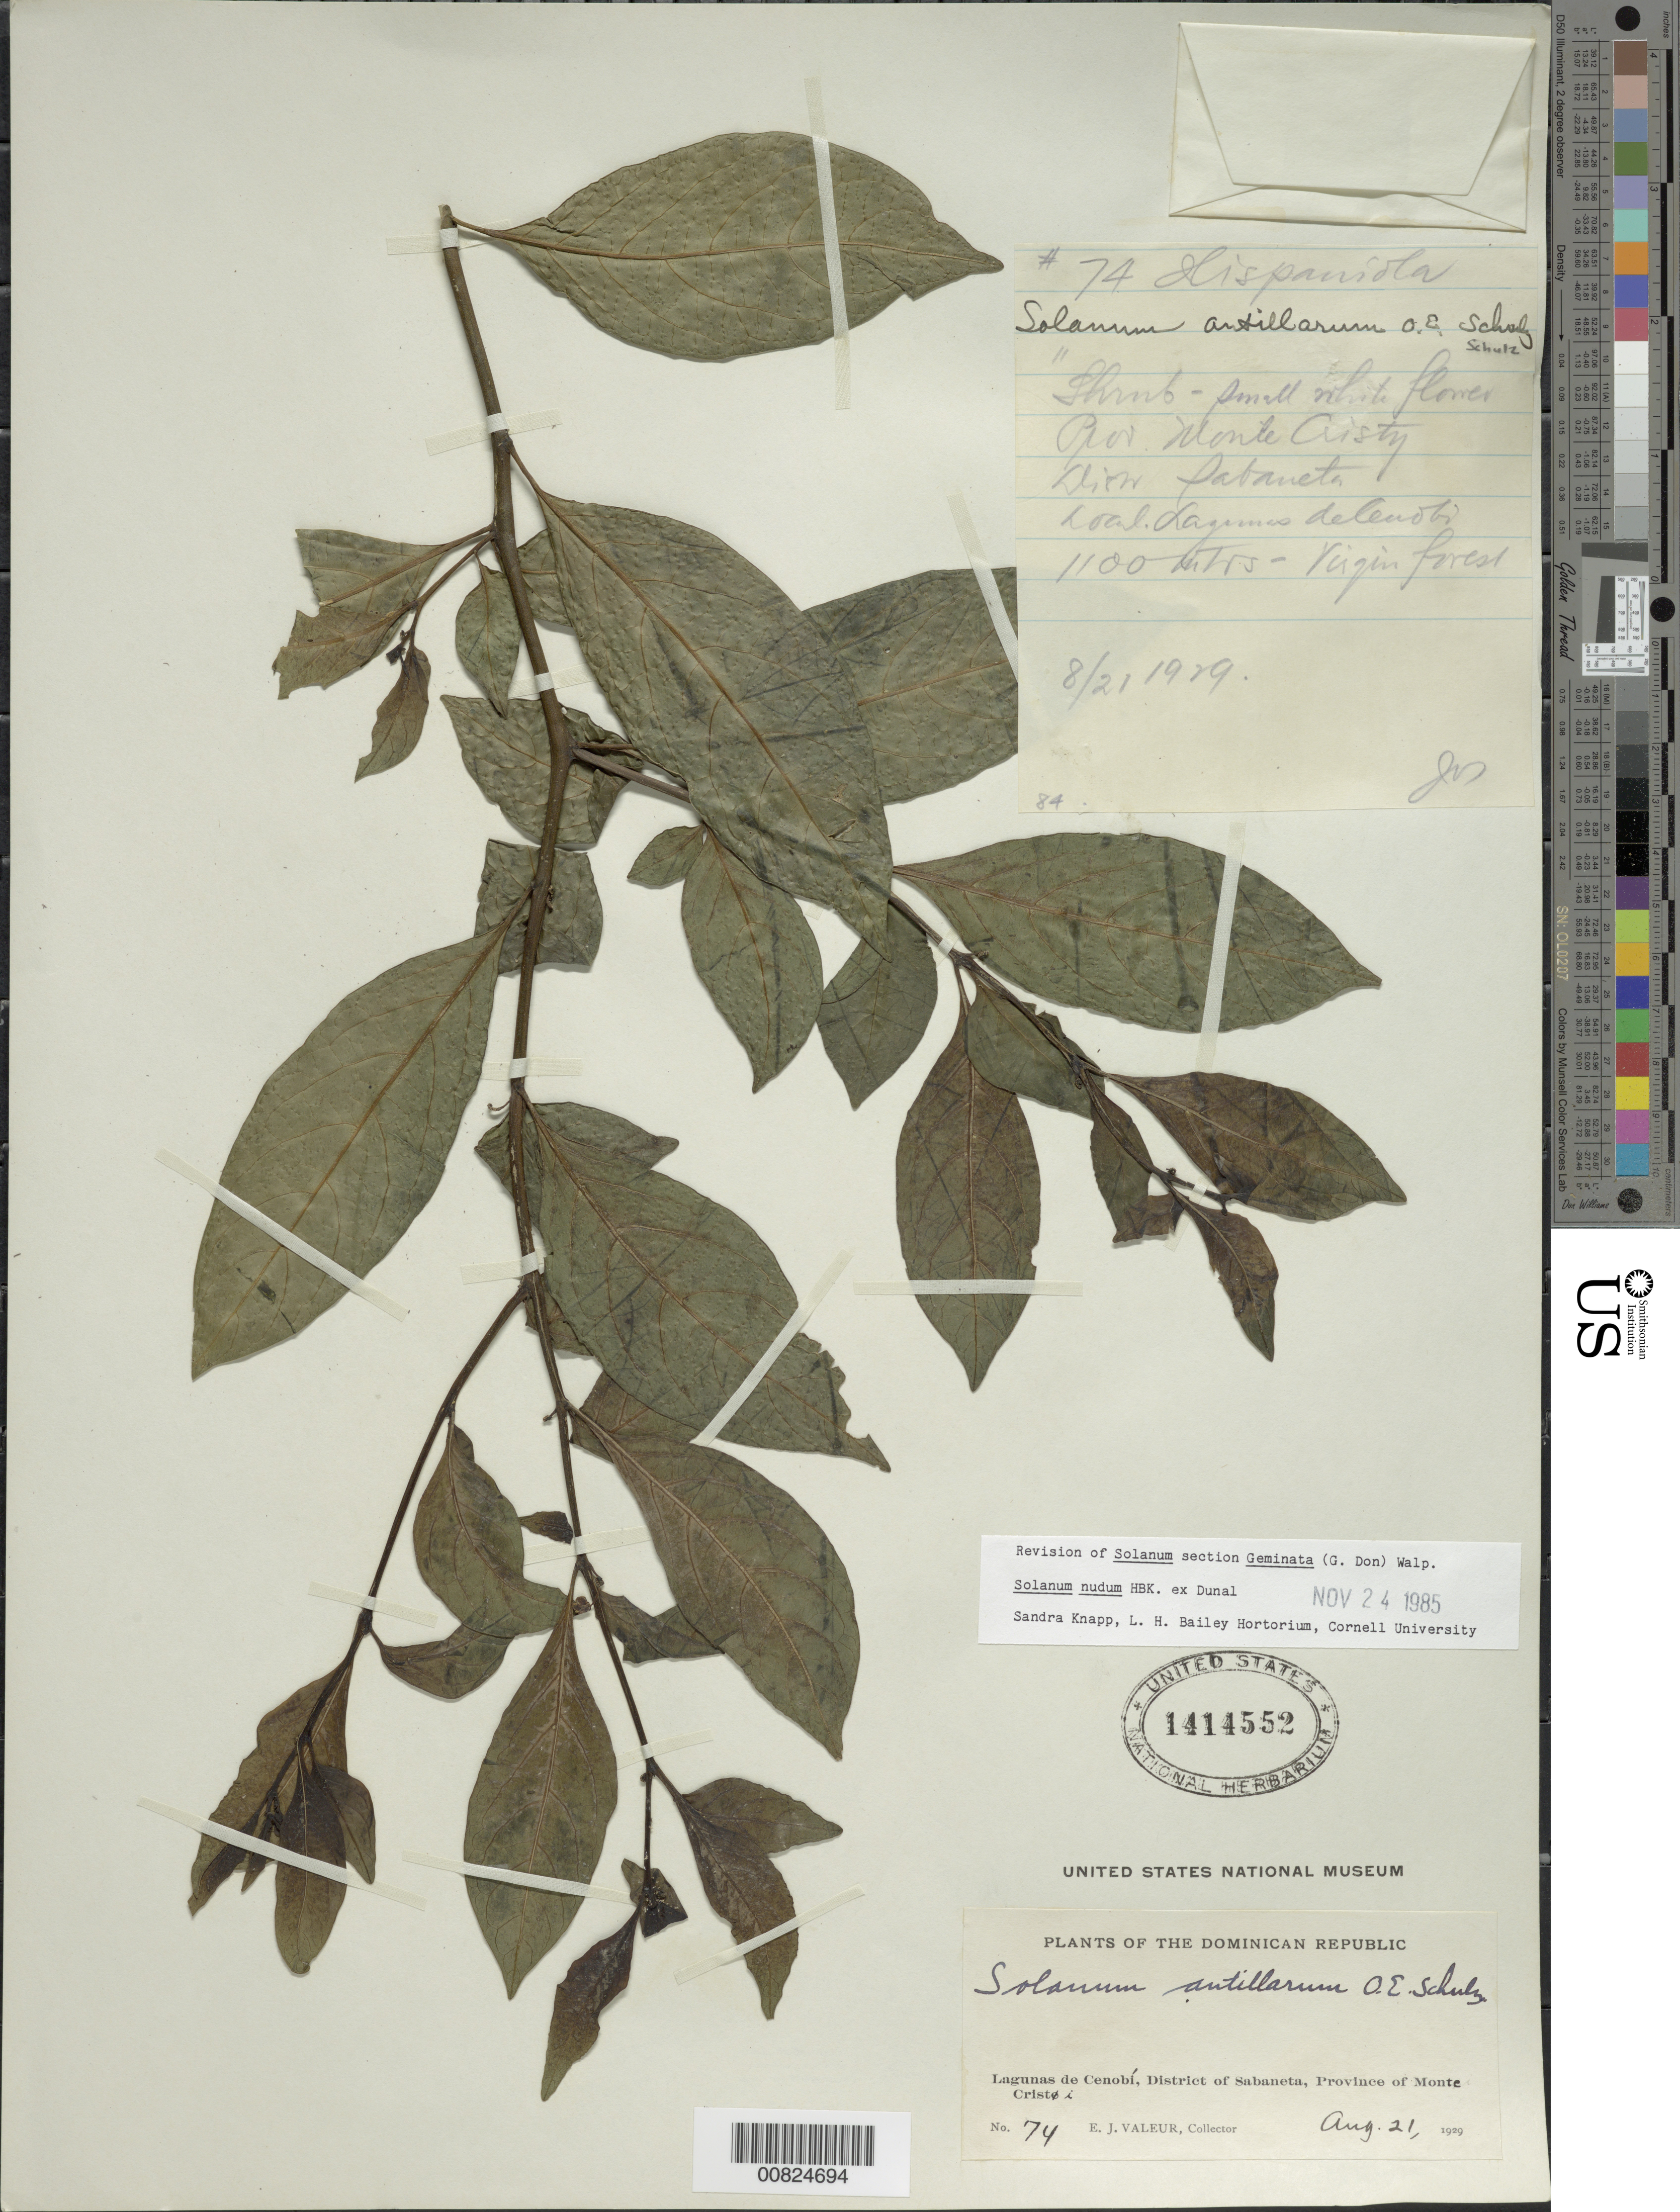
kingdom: Plantae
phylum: Tracheophyta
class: Magnoliopsida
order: Solanales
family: Solanaceae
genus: Solanum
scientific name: Solanum nudum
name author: Dunal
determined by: Knapp, S. D.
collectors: E. Valeur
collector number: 74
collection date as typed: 21 Aug 1929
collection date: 1929-08-21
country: Dominican Republic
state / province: Monte Cristi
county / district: Sabaneta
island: Hispaniola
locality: Lagunas de Cenobí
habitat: Virgin forest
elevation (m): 1100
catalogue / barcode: US 1414552